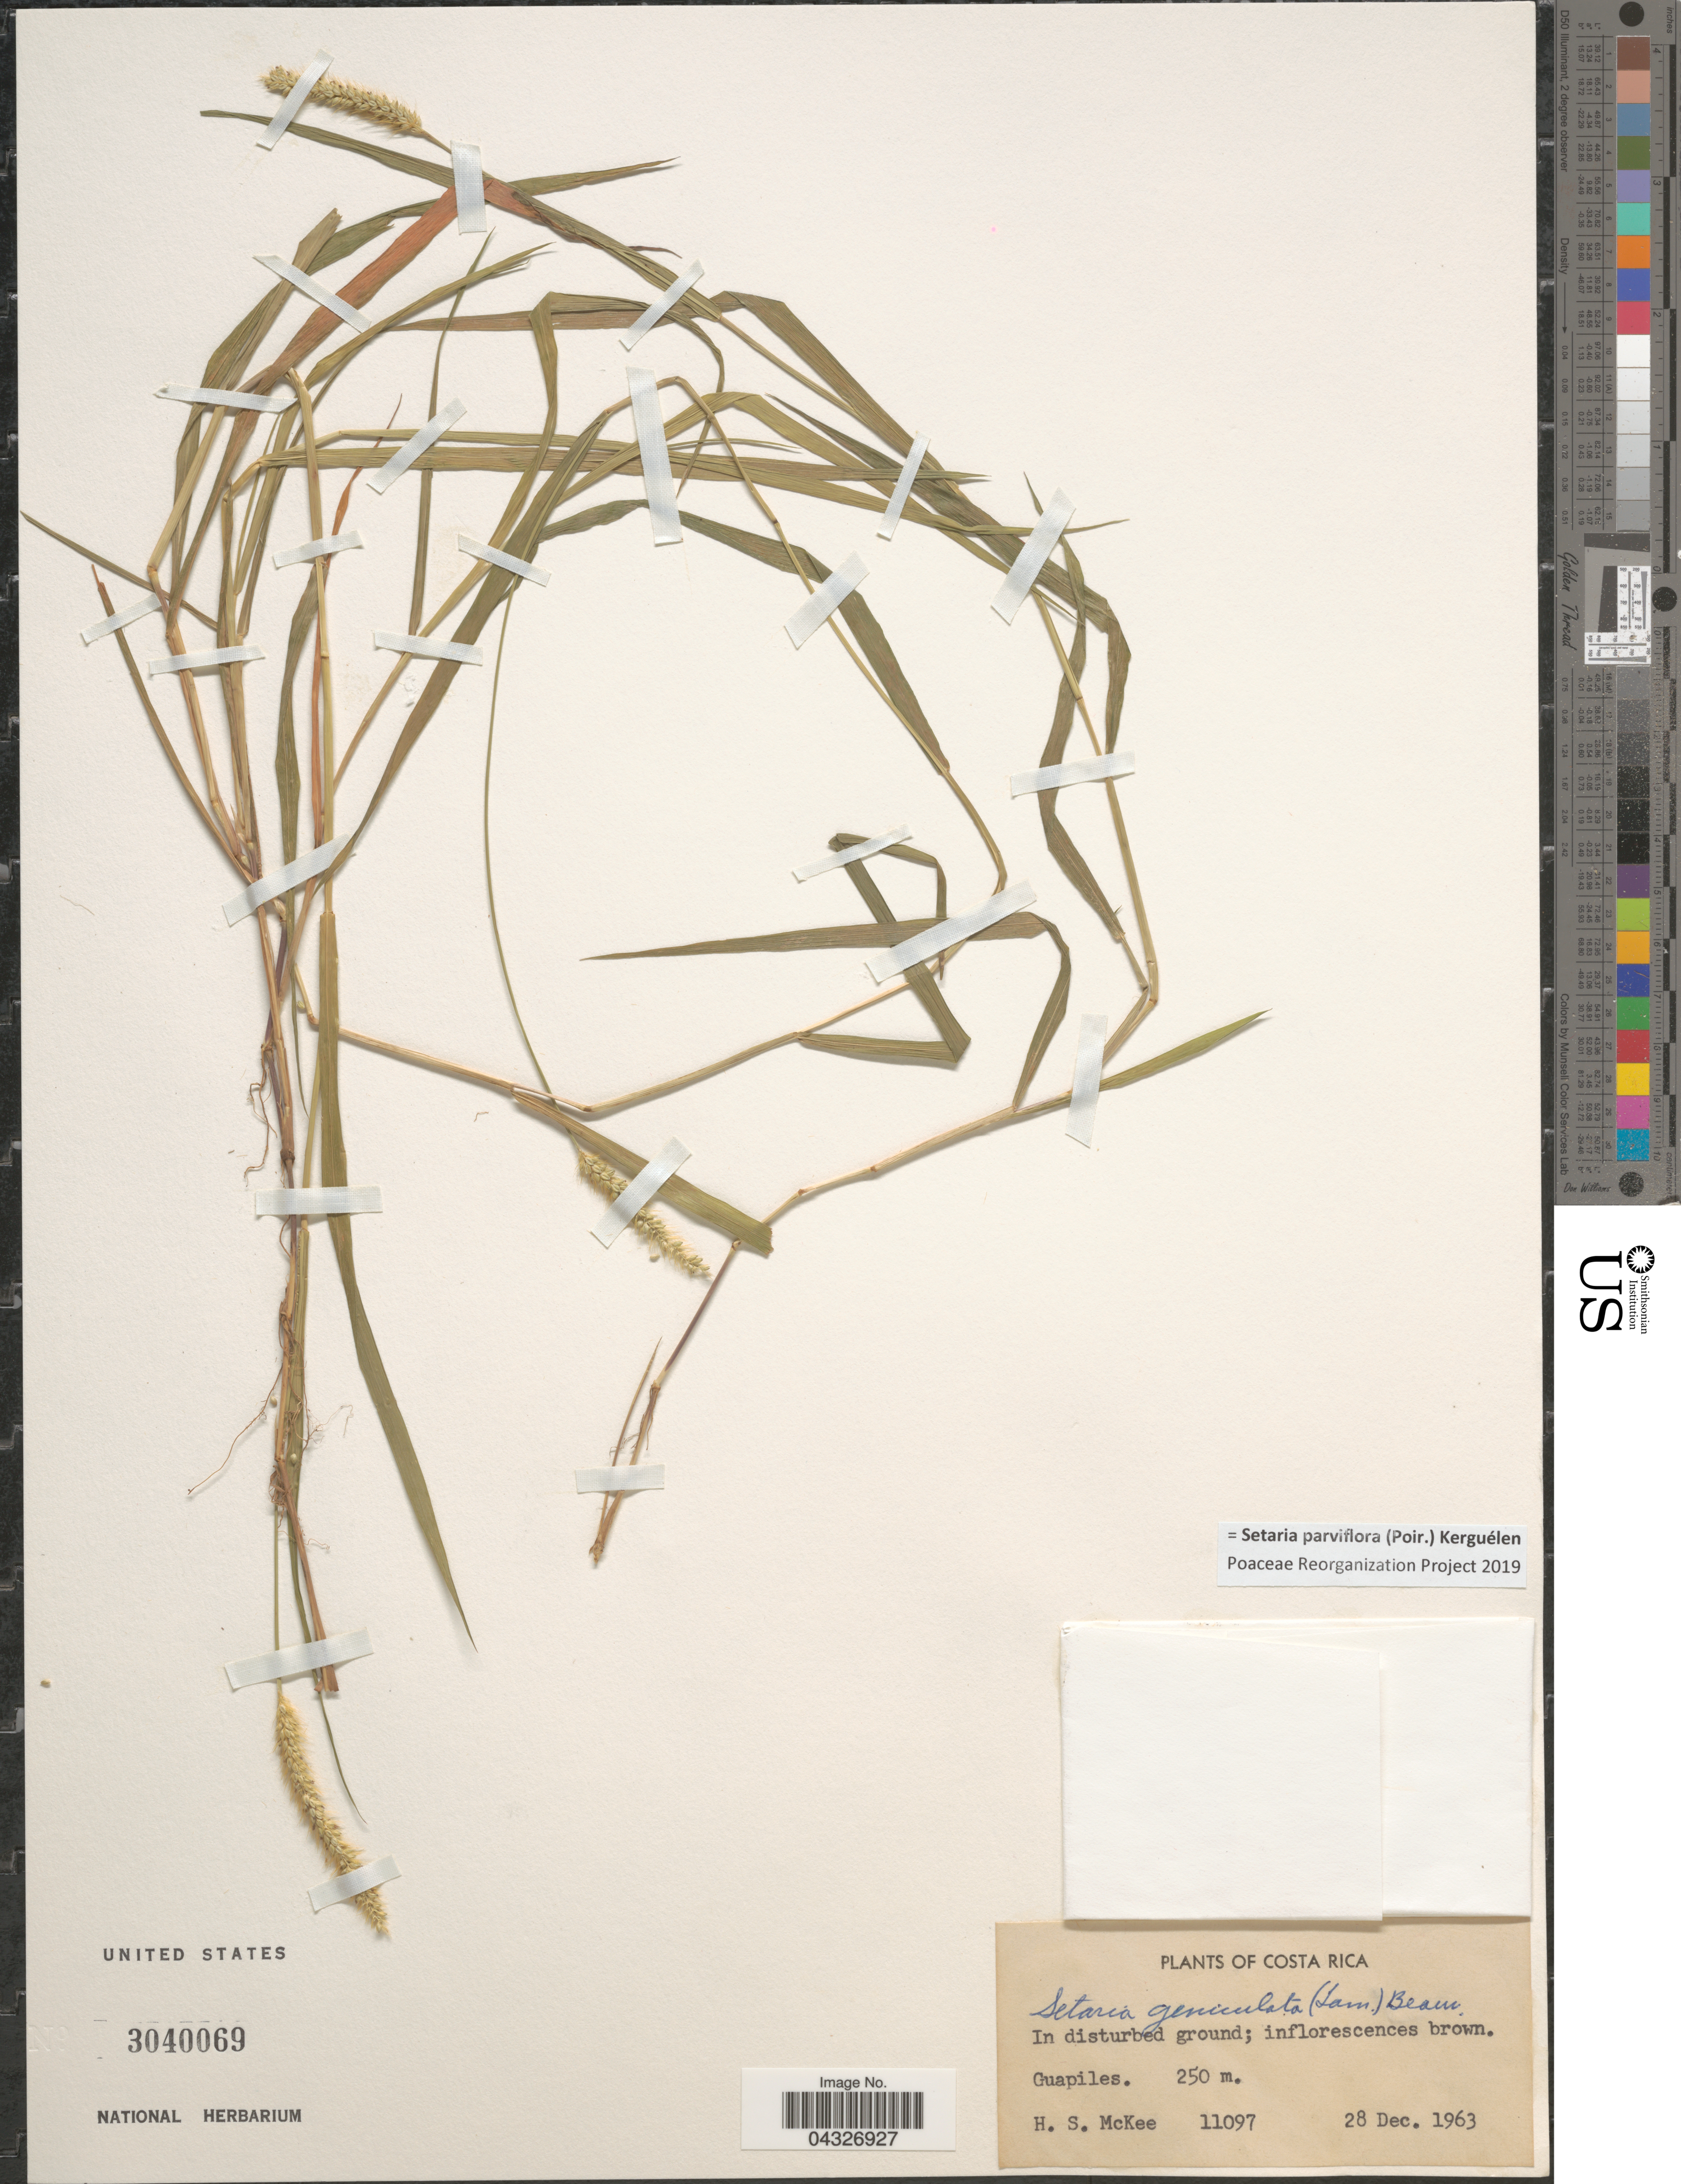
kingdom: Plantae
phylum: Tracheophyta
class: Liliopsida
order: Poales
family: Poaceae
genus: Setaria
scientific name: Setaria parviflora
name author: (Poir.) Kerguélen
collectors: H. S. McKee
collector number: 11097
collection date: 1963-12-28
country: Costa Rica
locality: Guapiles.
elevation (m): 250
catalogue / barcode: US 3040069